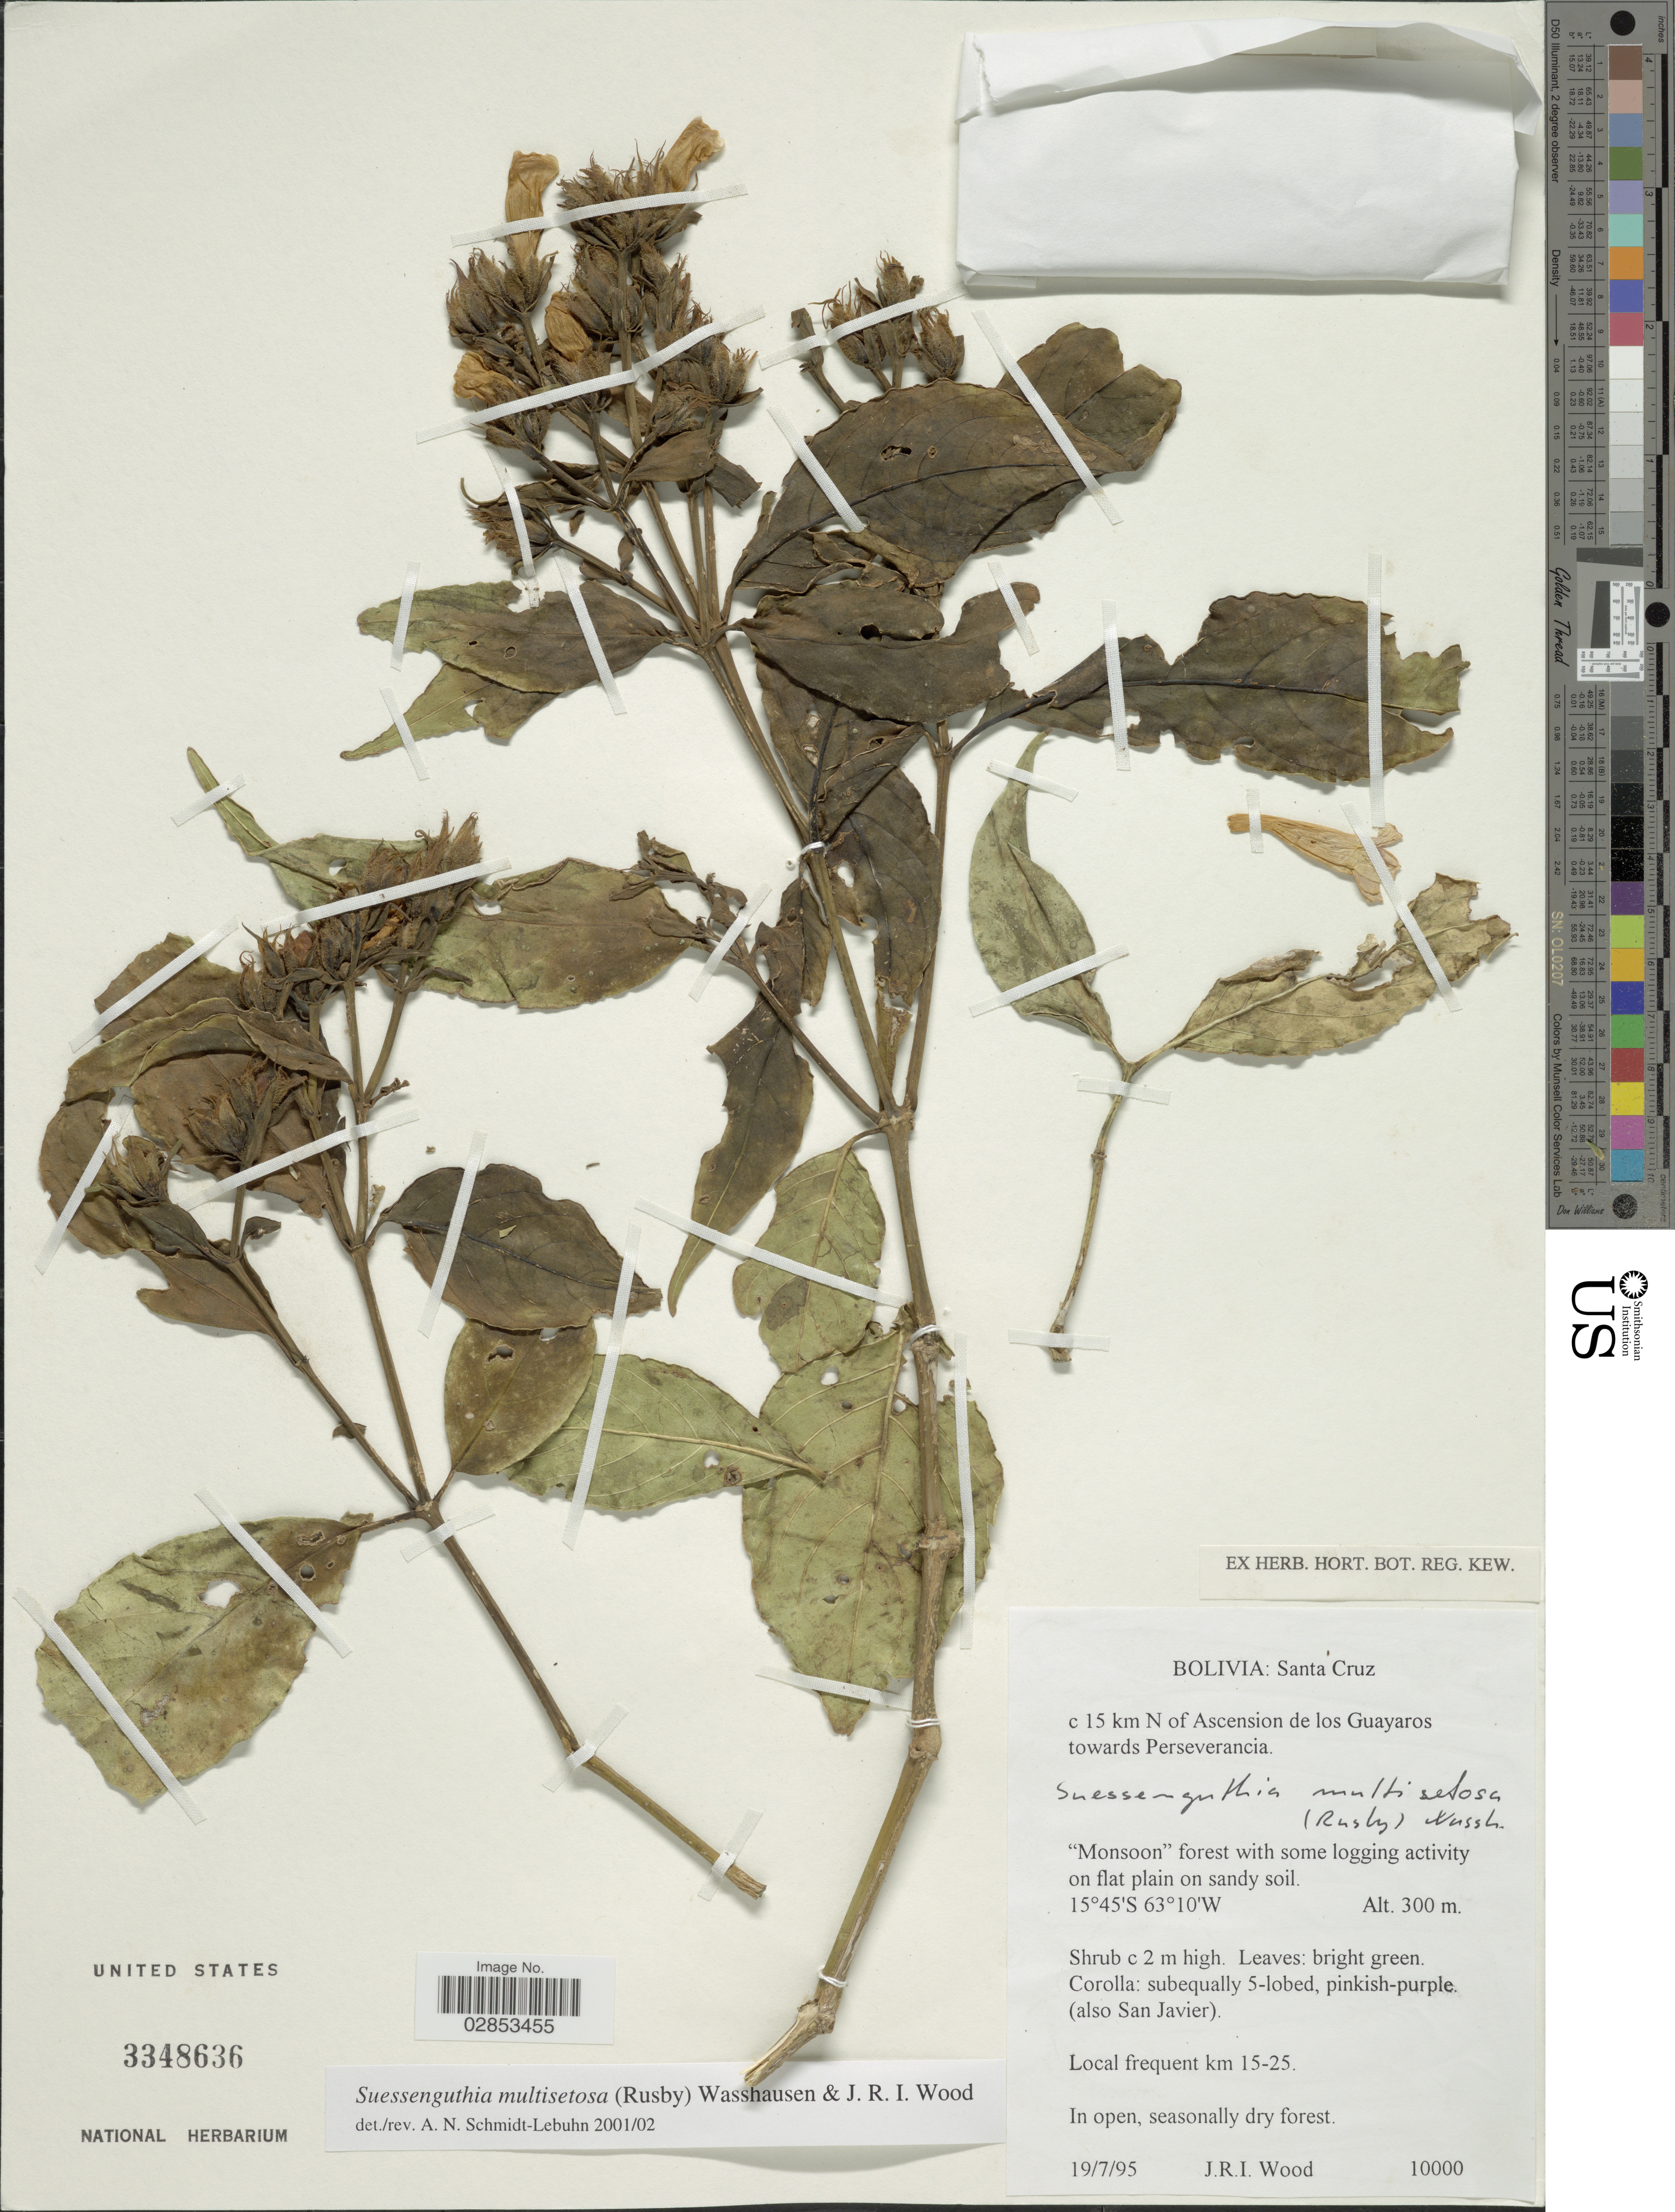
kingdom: Plantae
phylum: Tracheophyta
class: Magnoliopsida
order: Lamiales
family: Acanthaceae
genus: Suessenguthia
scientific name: Suessenguthia multisetosa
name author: (Rusby) Wassh. & J.R.I. Wood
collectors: J. R. I. Wood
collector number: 10000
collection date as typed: Transcribed d/m/y: 19/7/95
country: Bolivia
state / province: Santa Cruz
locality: C 15 km N of Ascension de los Guayaros towards Perseverancia.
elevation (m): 300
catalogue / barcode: US 3348636